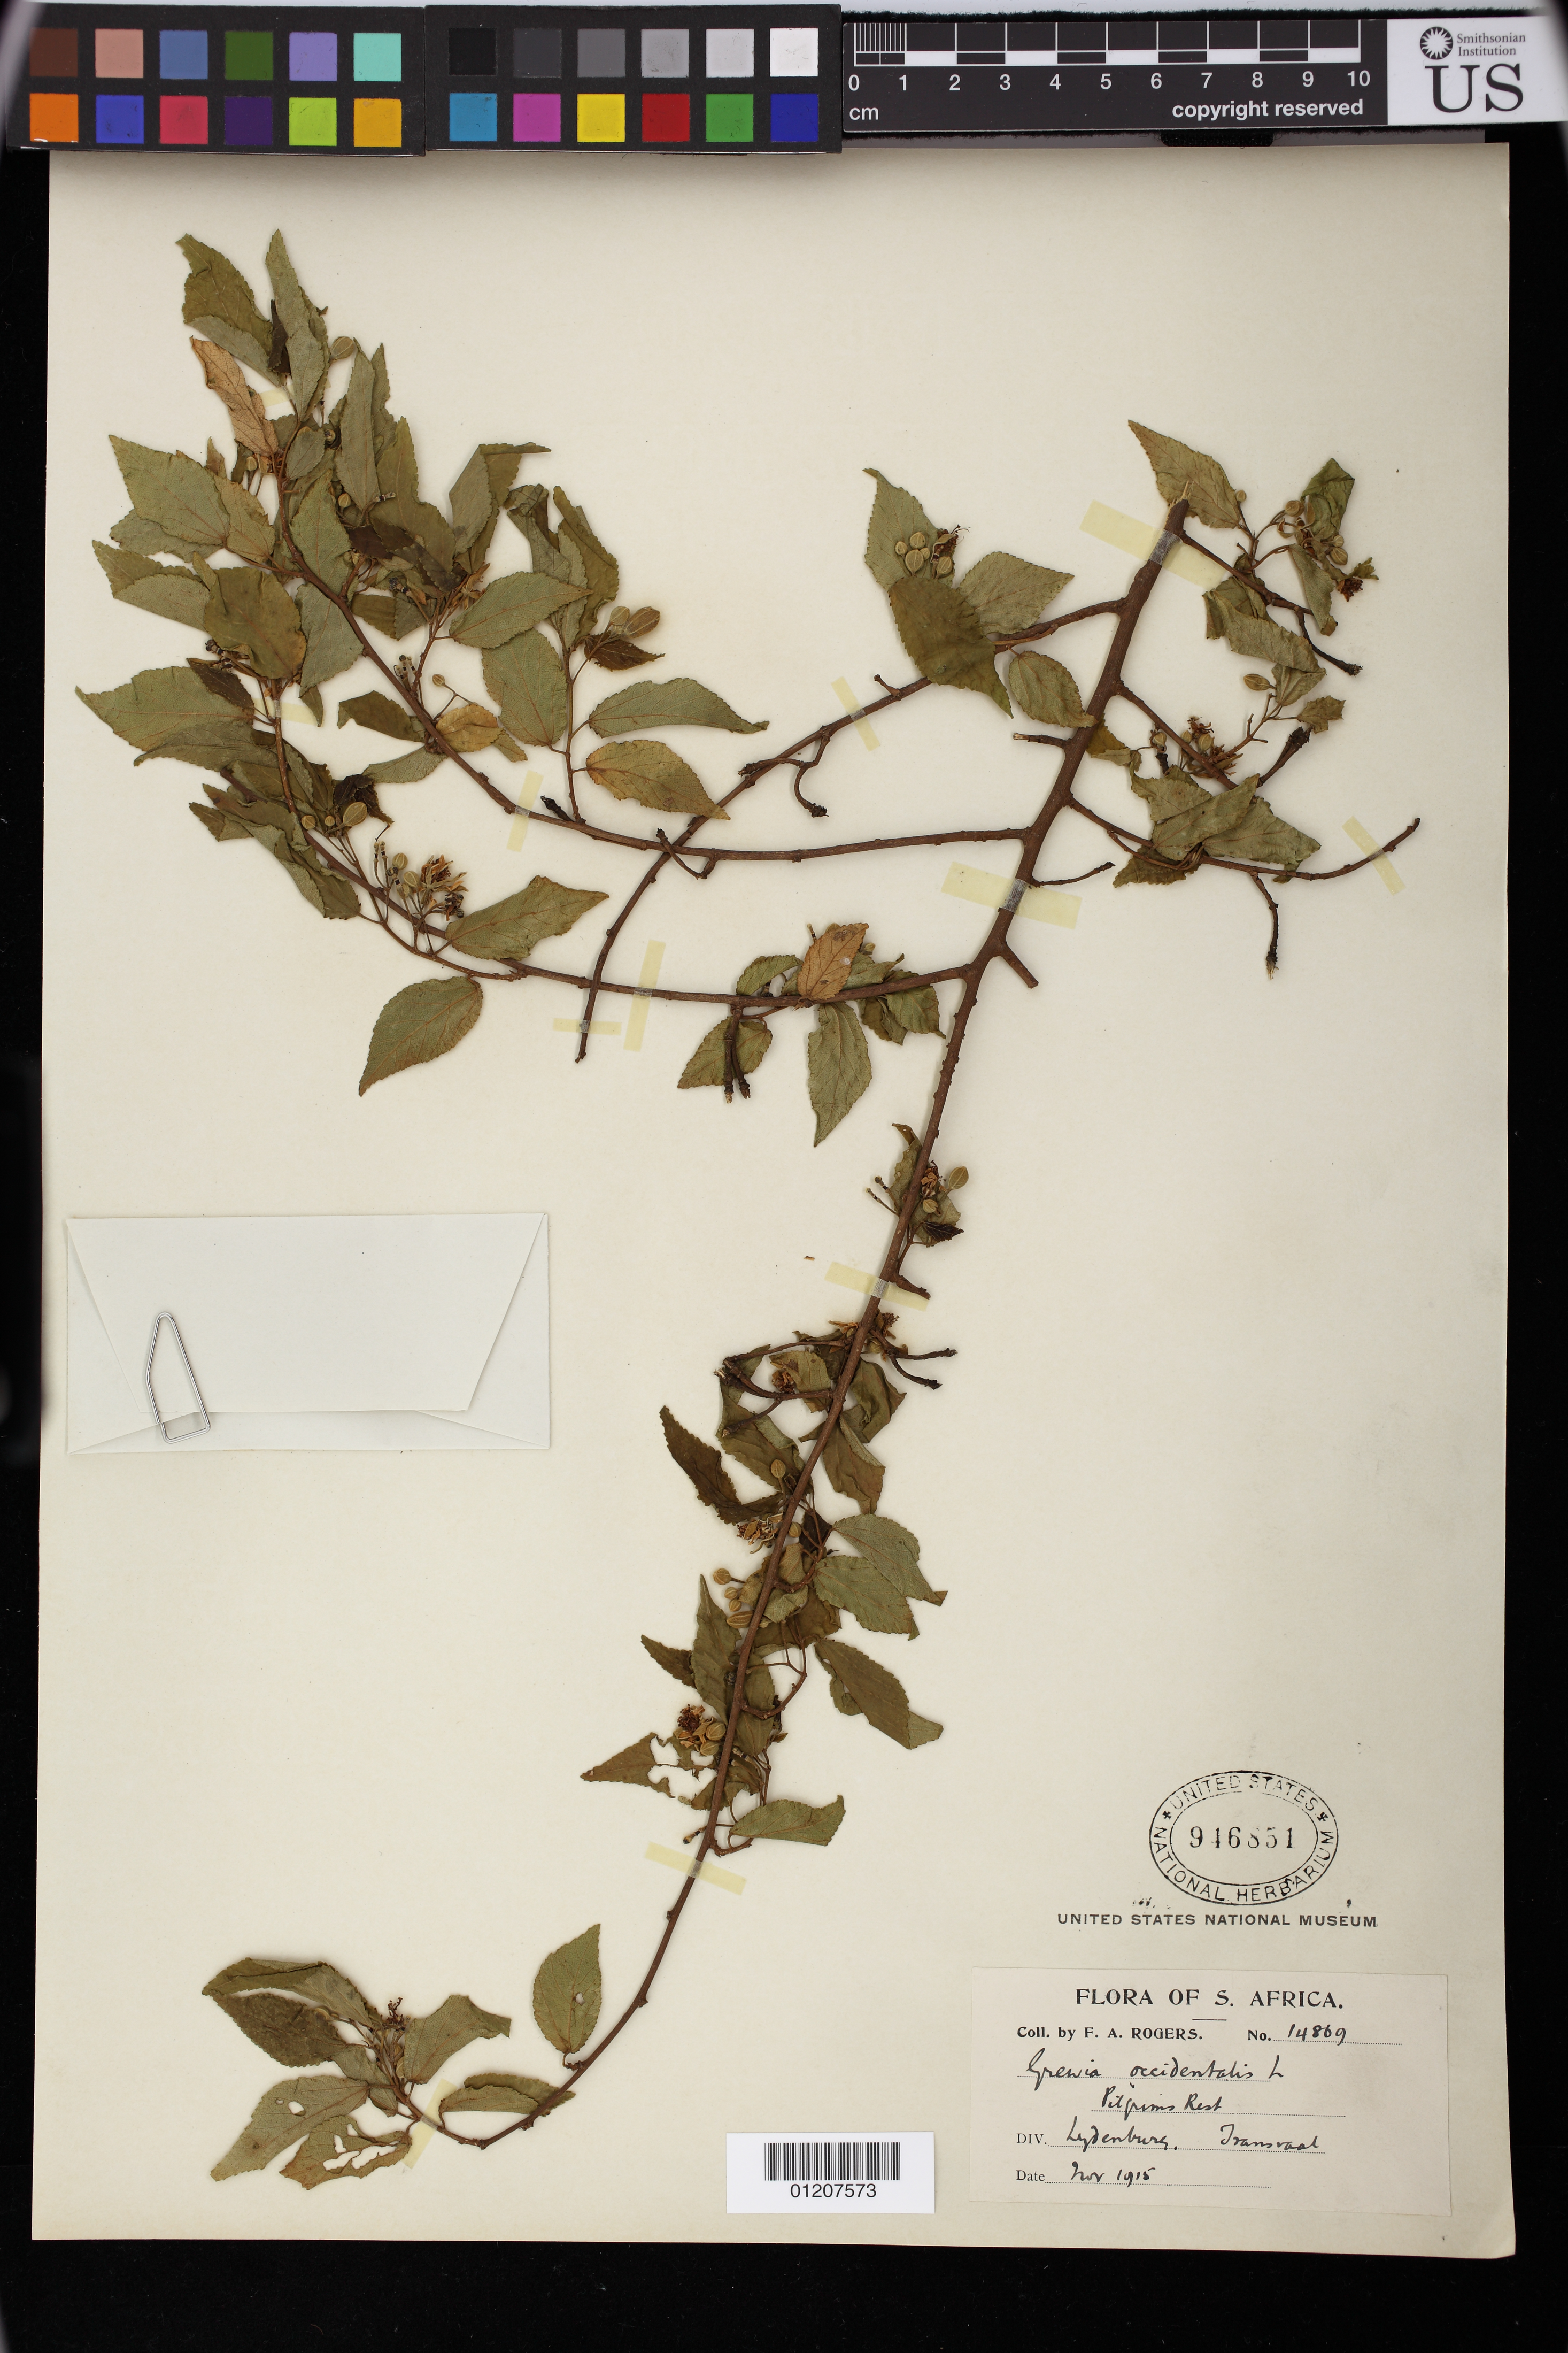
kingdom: Plantae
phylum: Tracheophyta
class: Magnoliopsida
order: Malvales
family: Malvaceae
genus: Grewia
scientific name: Grewia occidentalis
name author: L.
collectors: F. A. Rogers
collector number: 14869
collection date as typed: Nov 1915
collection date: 1915-11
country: South Africa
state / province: Mpumalanga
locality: Prilgrim's Rest, Lydenburg, Transvaal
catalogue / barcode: US 916851